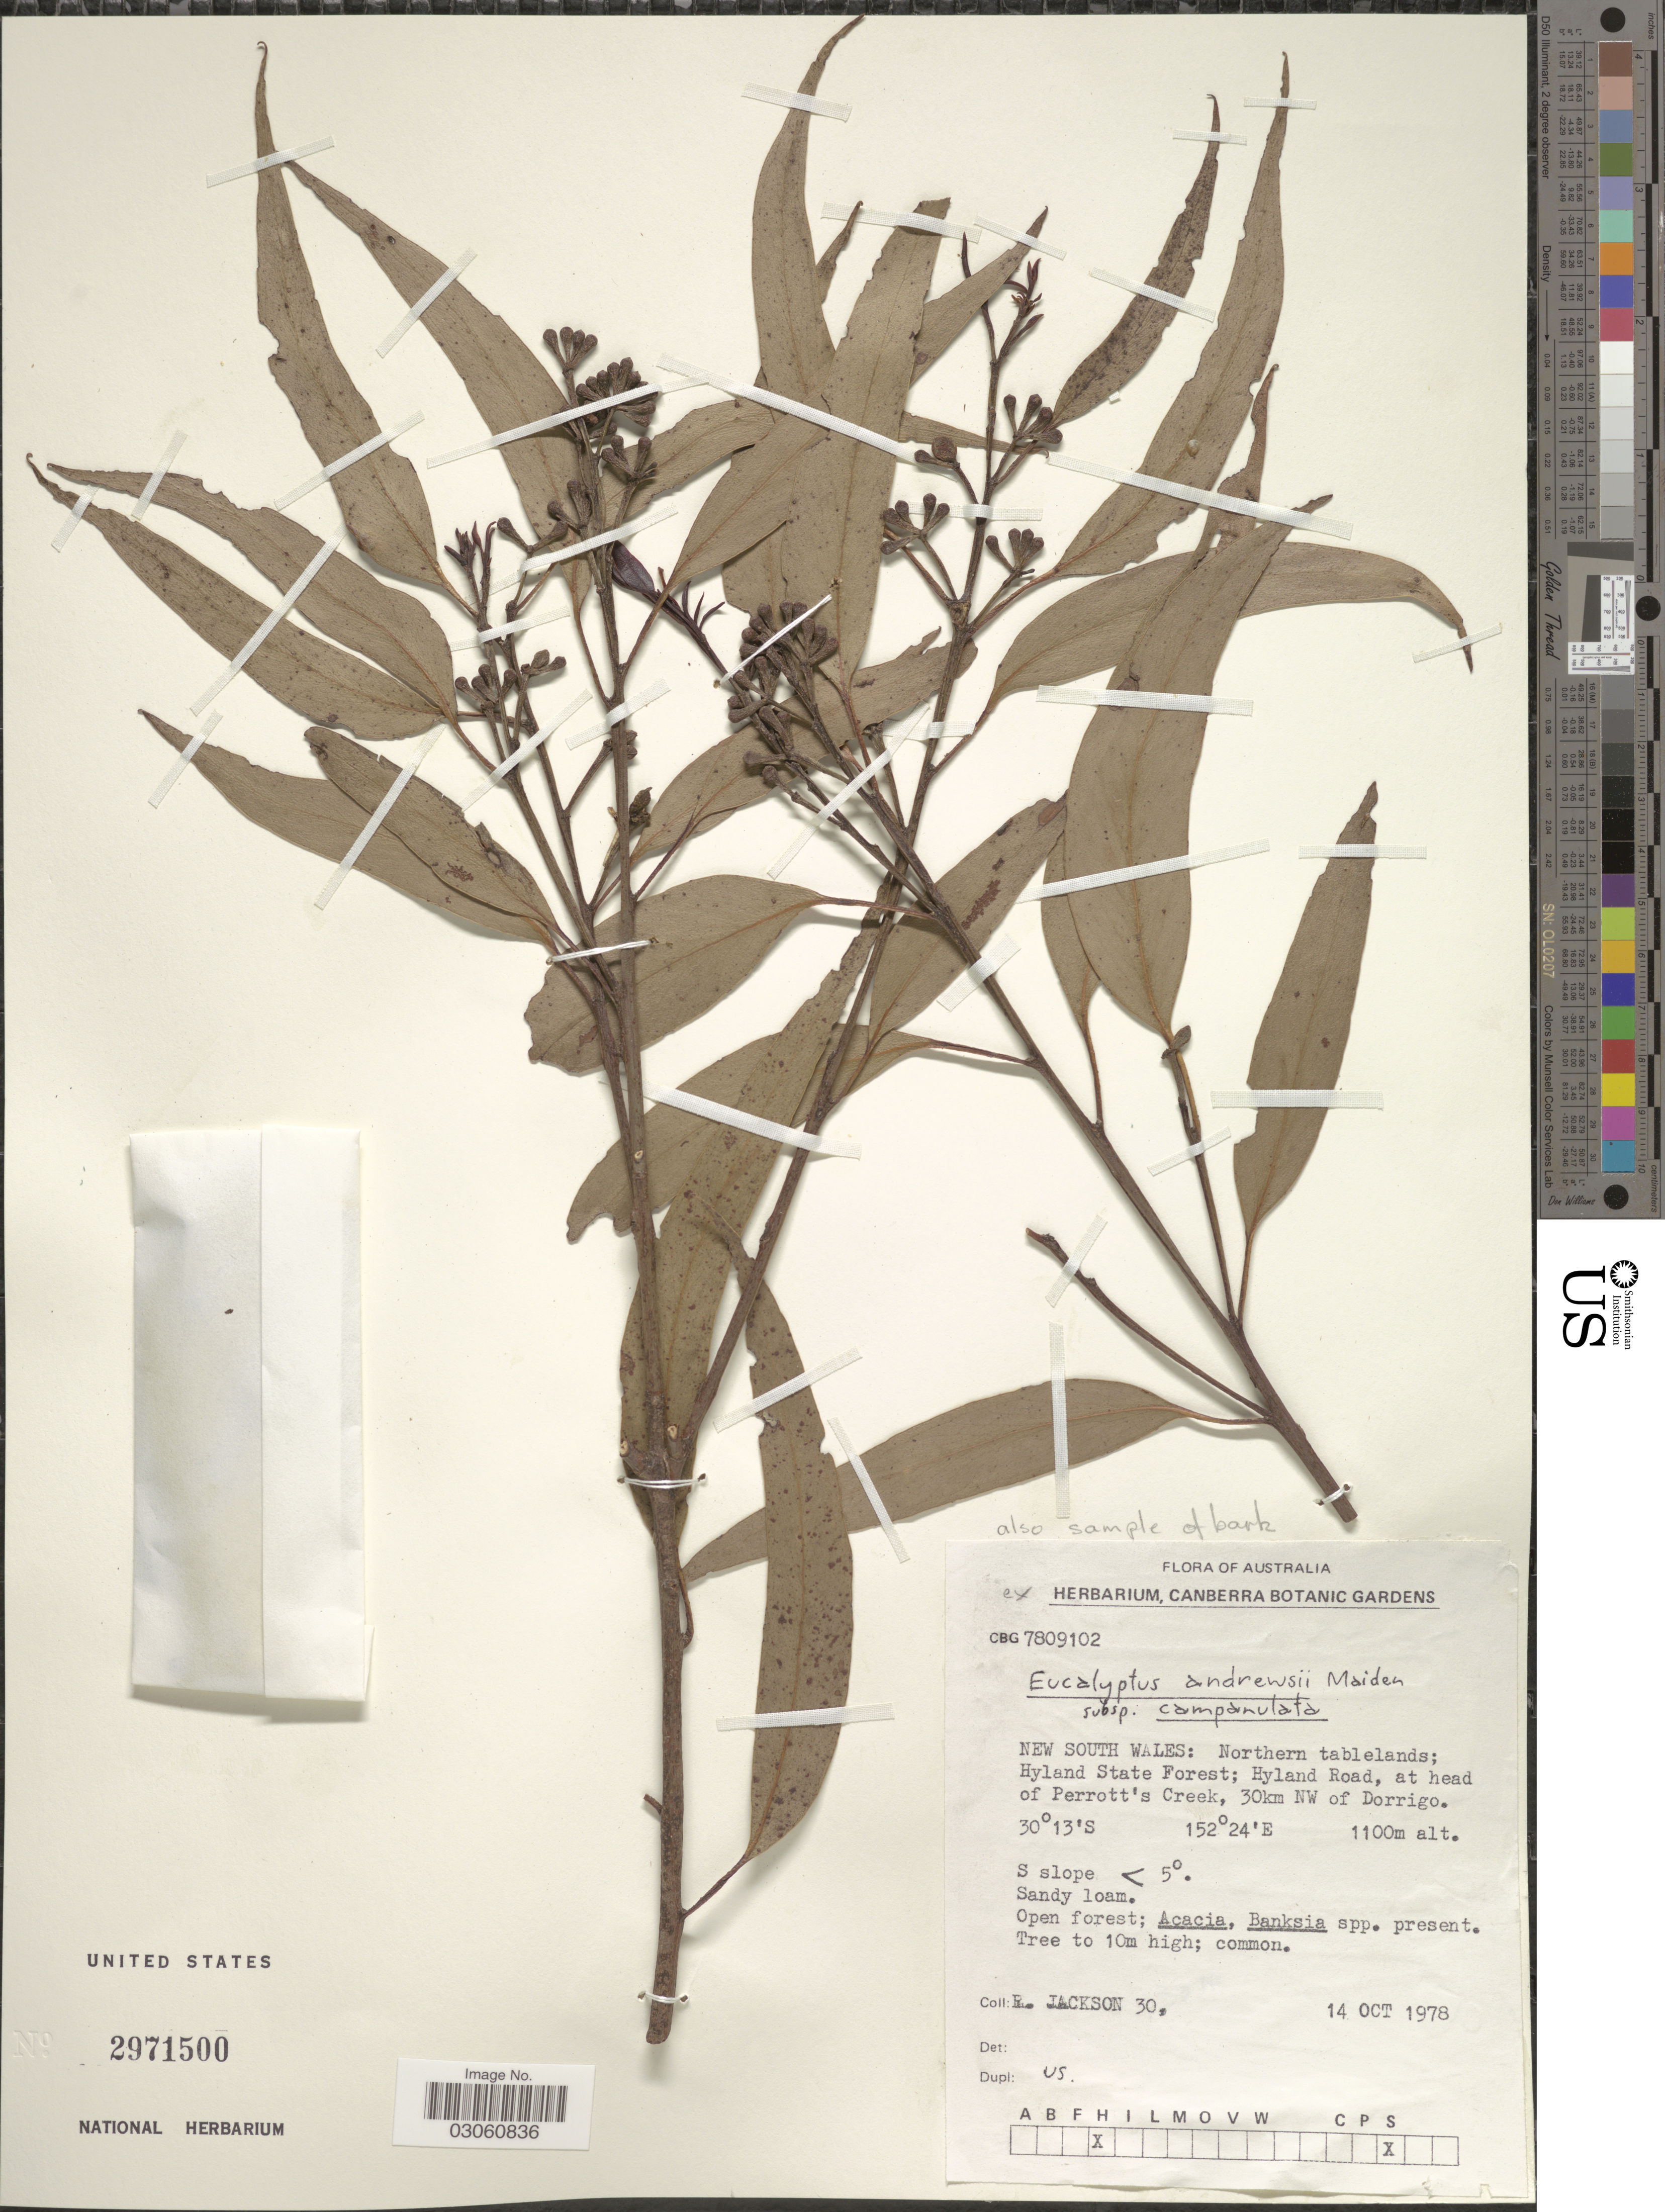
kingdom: Plantae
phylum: Tracheophyta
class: Magnoliopsida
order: Myrtales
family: Myrtaceae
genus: Eucalyptus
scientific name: Eucalyptus andrewsii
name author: Maiden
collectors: R. Jackson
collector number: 30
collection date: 1978-10-14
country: Australia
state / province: New South Wales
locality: Northern tablelands; Hyland State Forest; Hyland Road, at head of Perrott's Creek, 30km NW of Dorrigo.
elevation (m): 1100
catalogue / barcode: US 2971500